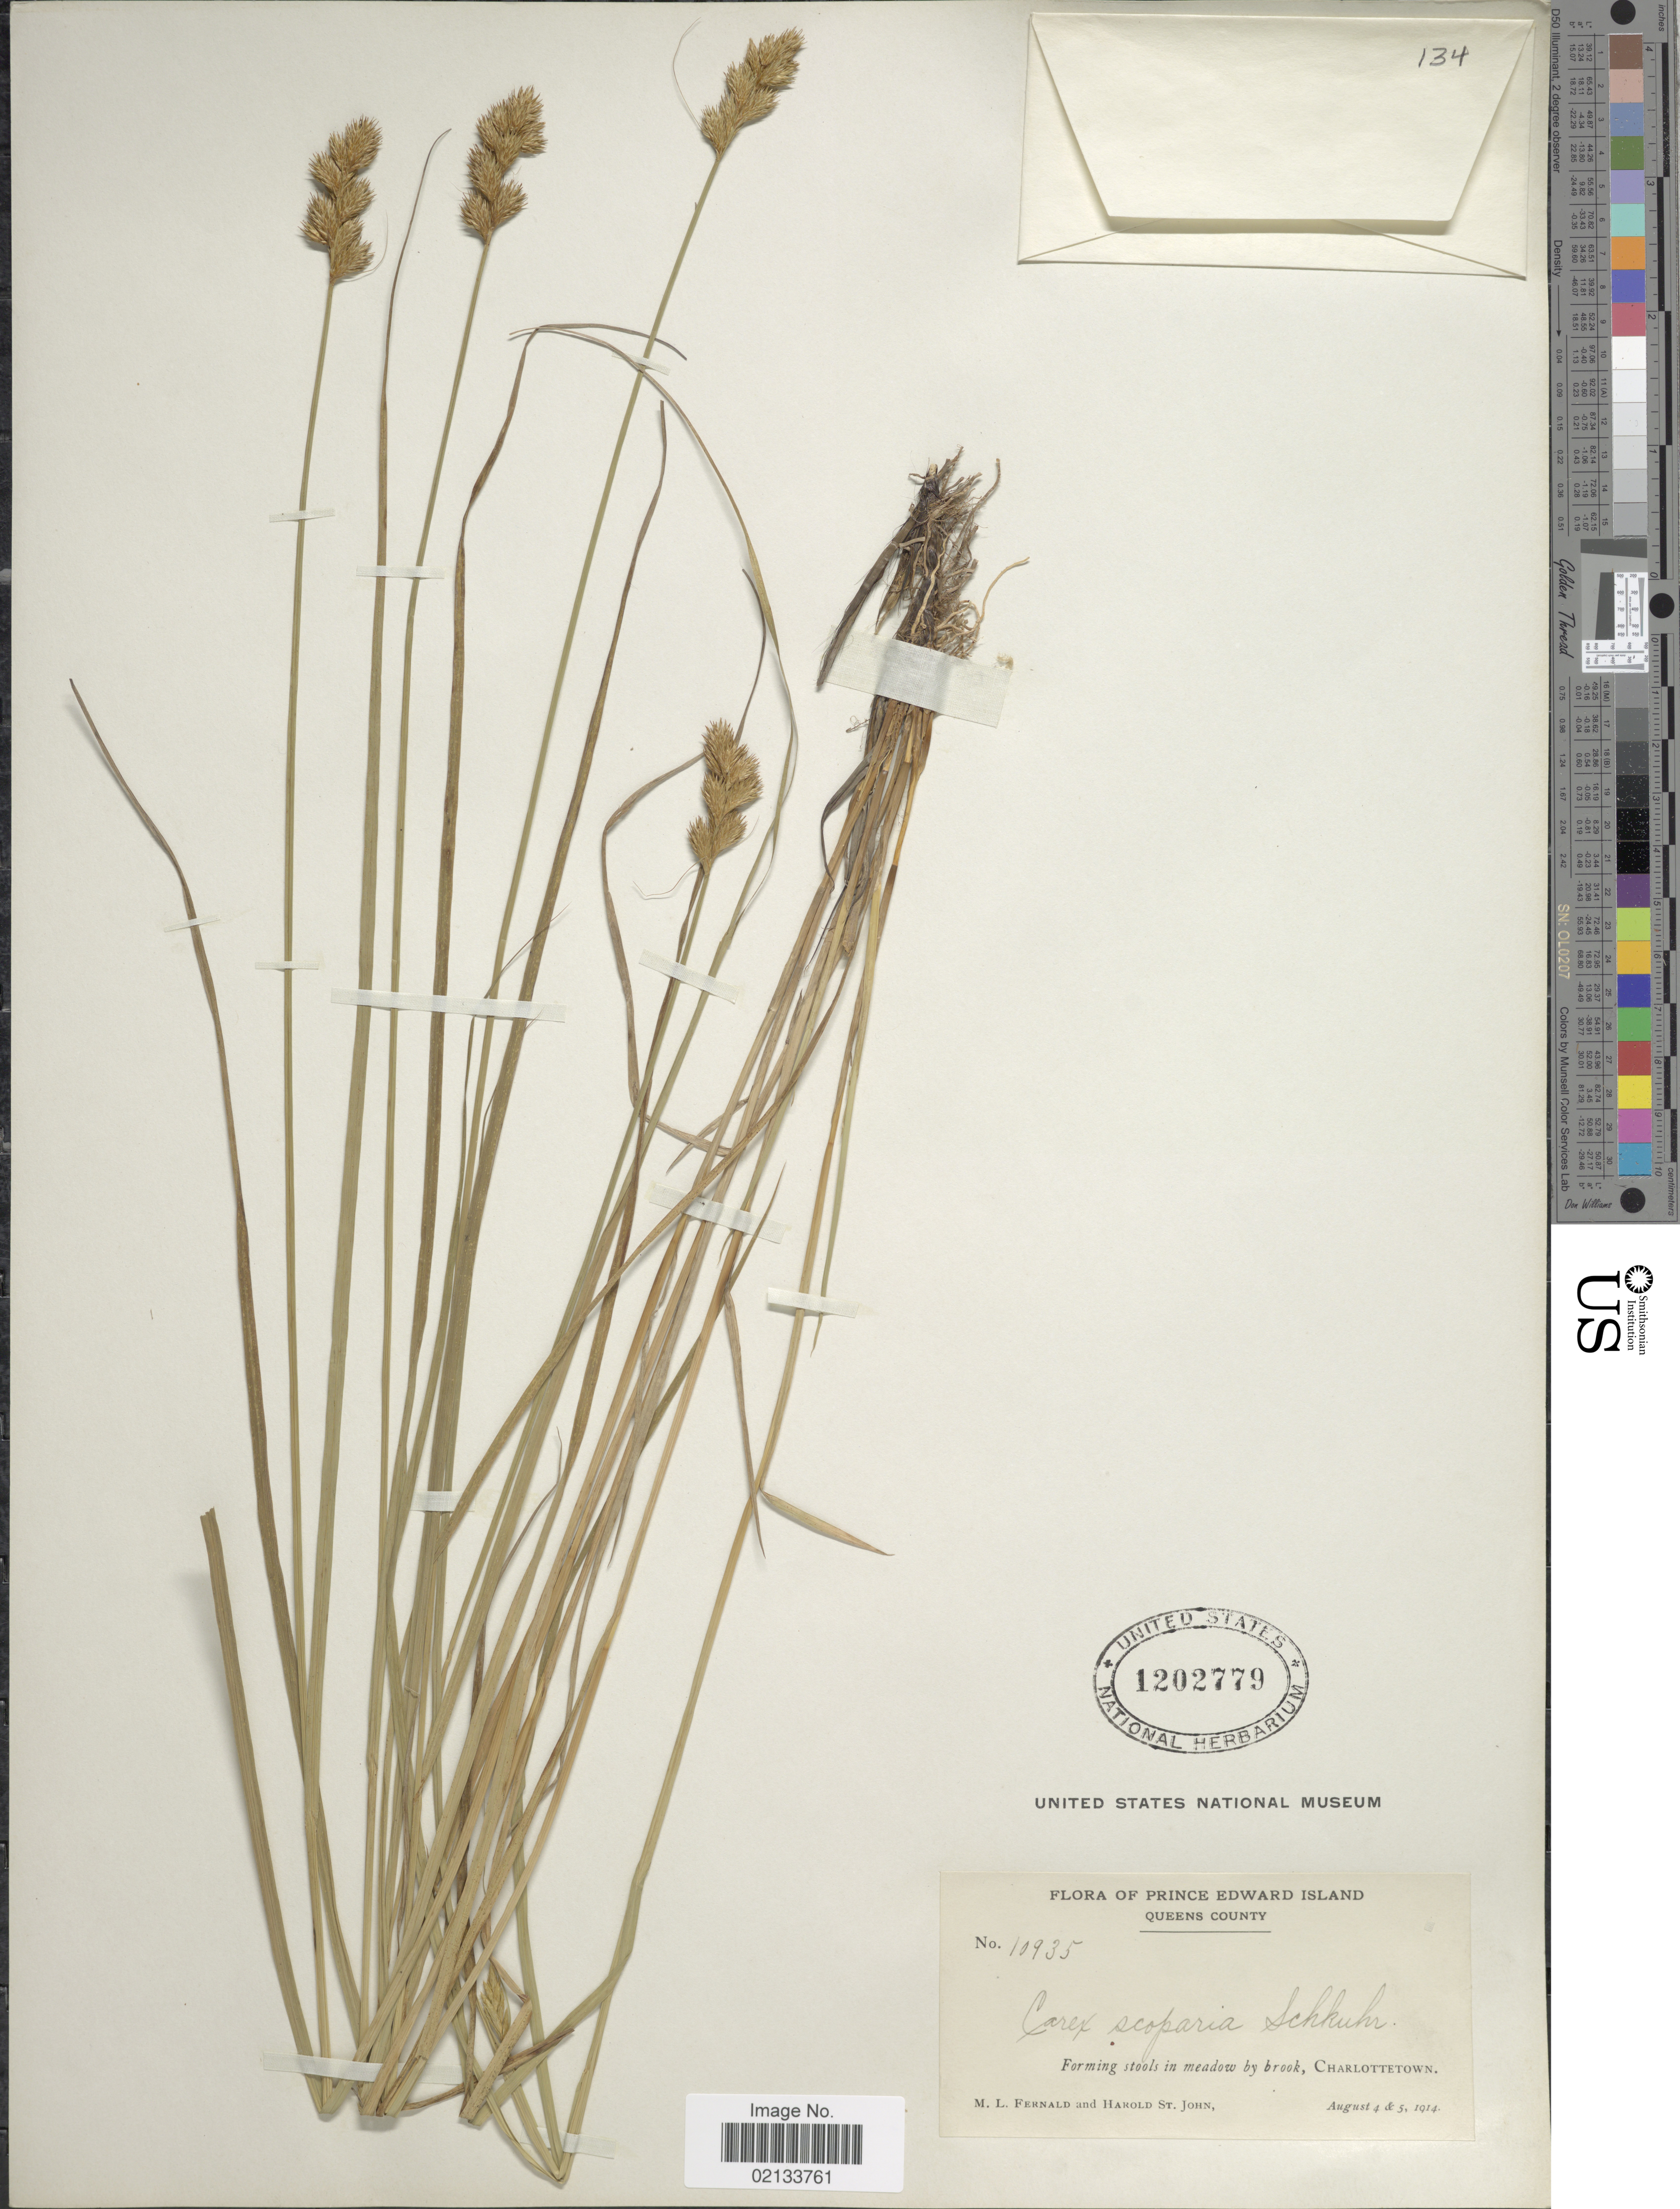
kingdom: Plantae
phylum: Tracheophyta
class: Liliopsida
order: Poales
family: Cyperaceae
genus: Carex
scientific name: Carex scoparia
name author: Schkuhr ex Willd.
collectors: M. L. Fernald & H. St. John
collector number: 10935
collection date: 1914-08-04/1914-08-05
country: Canada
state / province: Prince Edward Island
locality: Queens County, Forming stools in meadow by brook, Charlottetown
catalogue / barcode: US 1202779